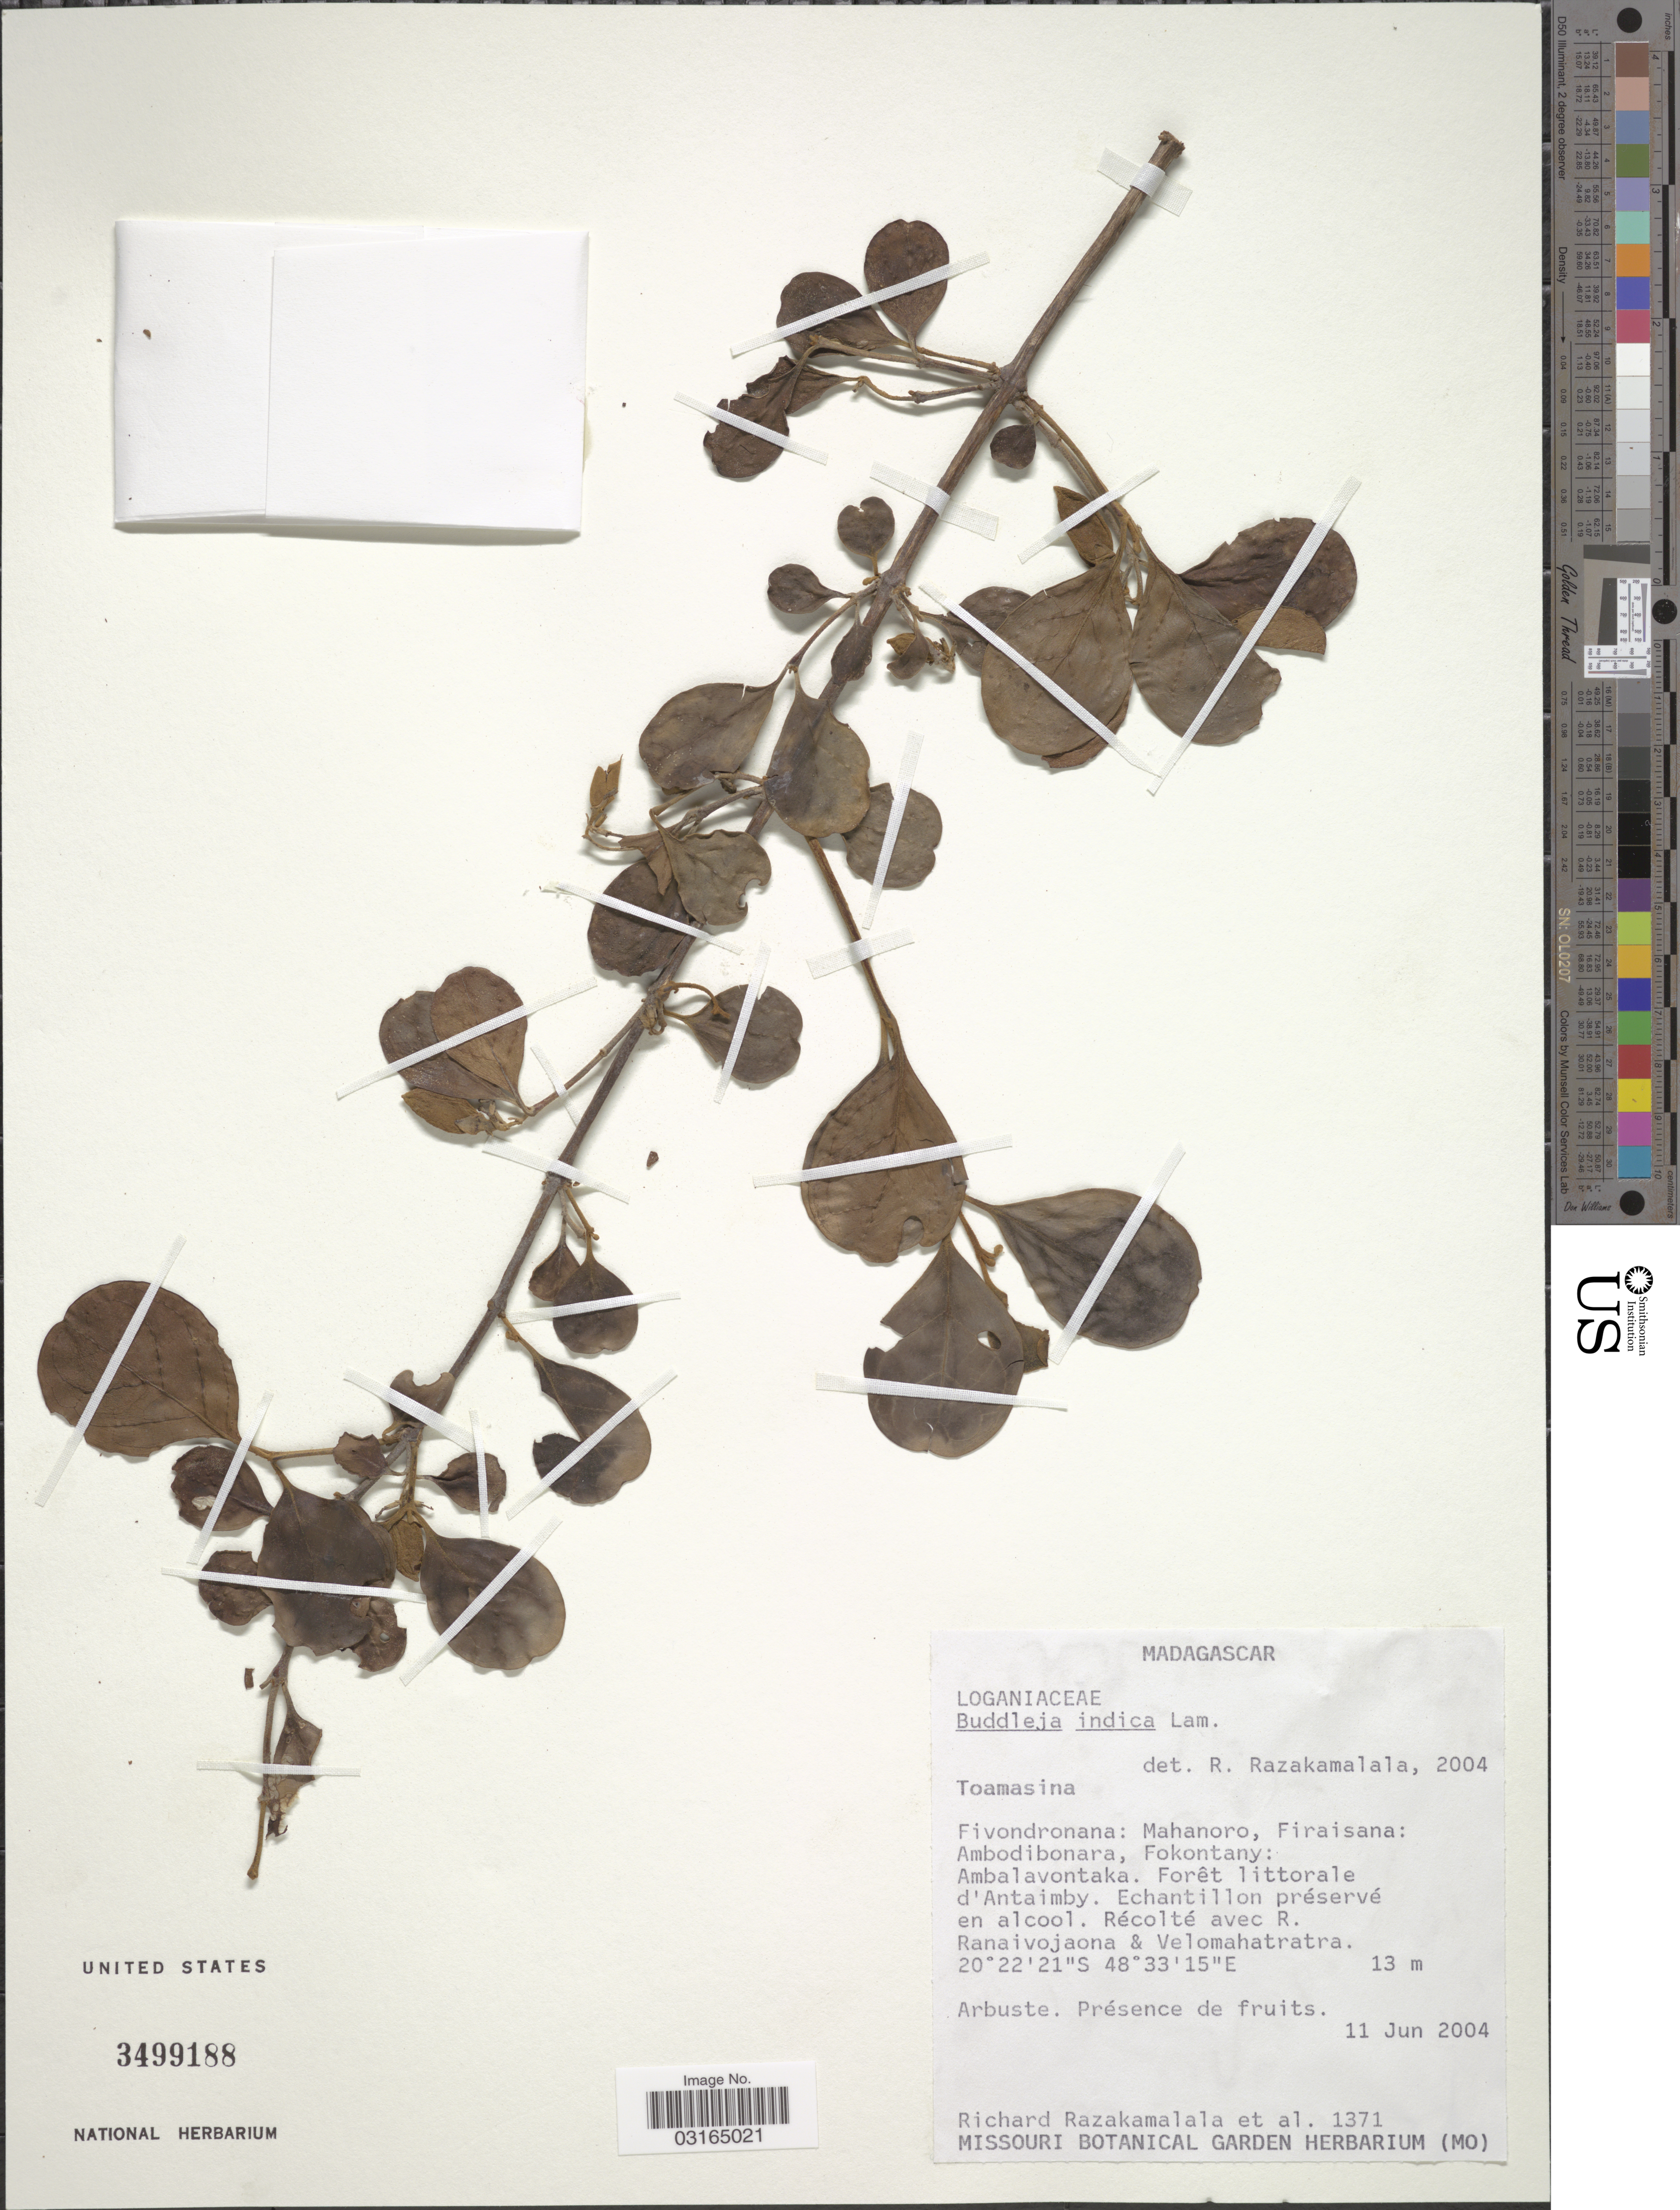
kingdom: Plantae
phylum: Tracheophyta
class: Magnoliopsida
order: Lamiales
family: Scrophulariaceae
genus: Buddleja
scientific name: Buddleja indica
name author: Lam.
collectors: R. Razakamalala, R. Ranaivojaona & Velomahatratra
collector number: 1371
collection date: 2004-06-11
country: Madagascar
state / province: Atsinanana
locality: Fivondronana: Mahanoro, Firaisana: Ambodibonara, Fokontany: Ambalavontaka. Forêt littorale d'Antaimby.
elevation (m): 13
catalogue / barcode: US 3499188